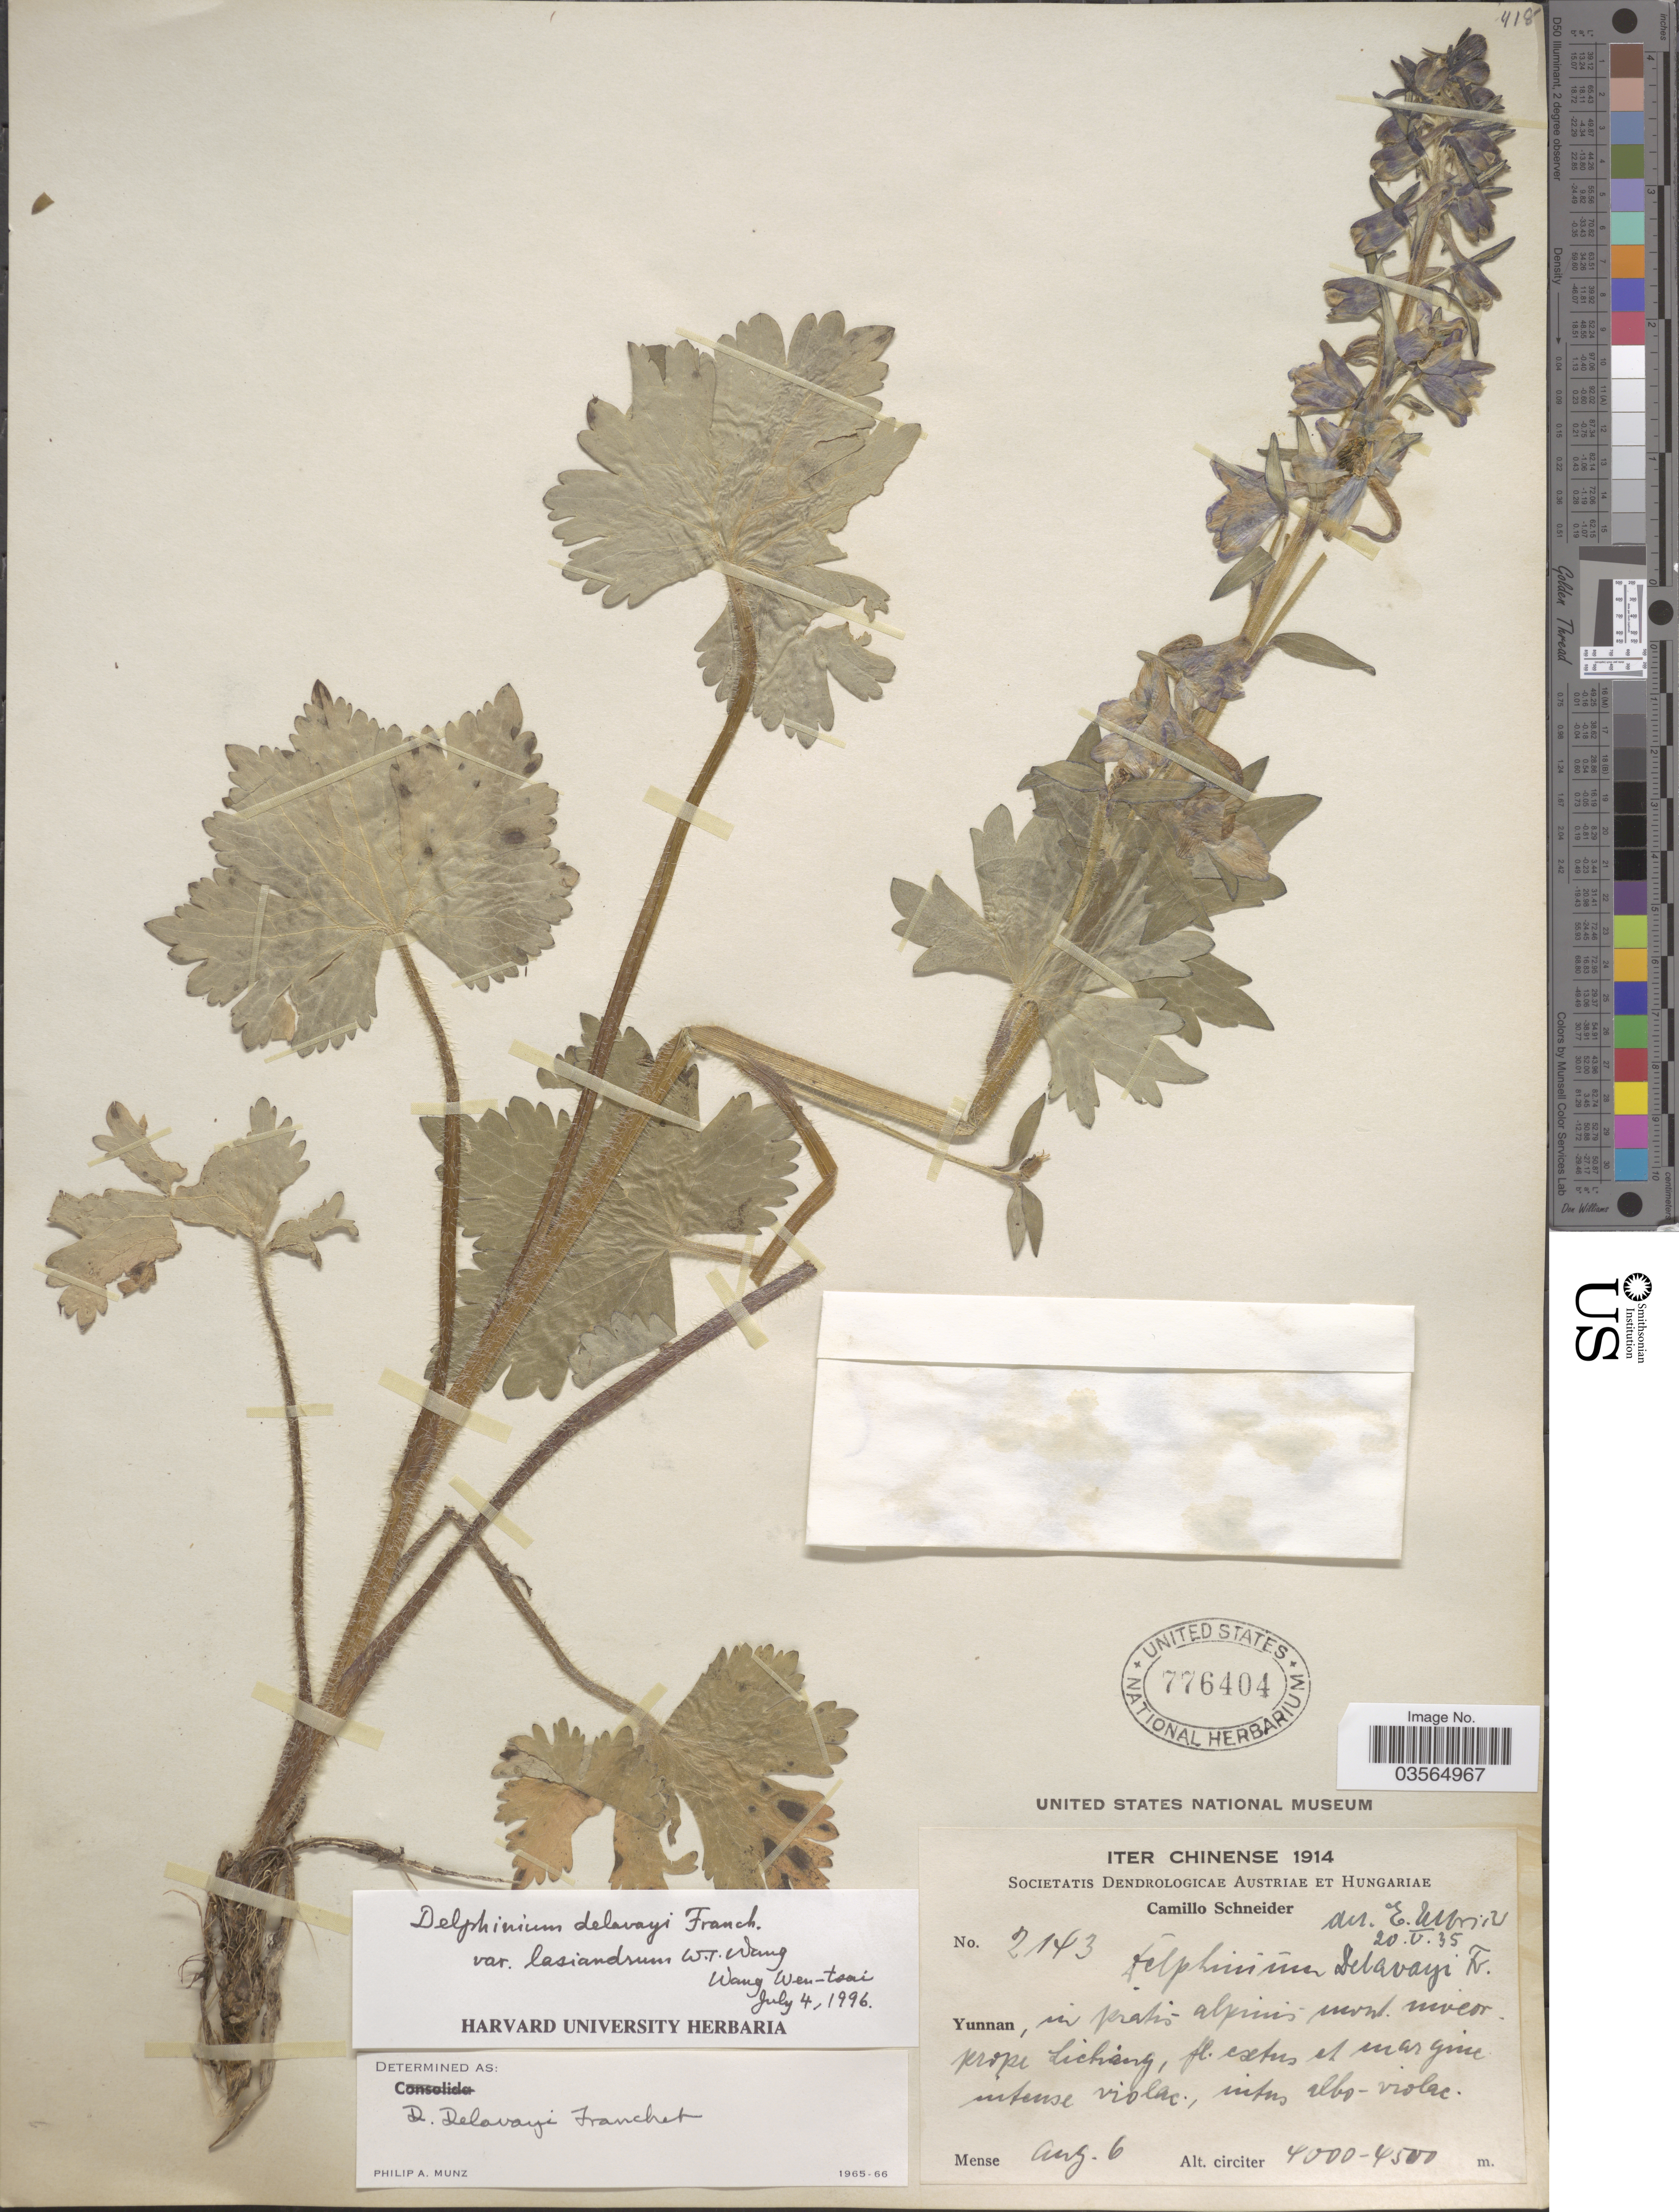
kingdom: Plantae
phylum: Tracheophyta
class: Magnoliopsida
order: Ranunculales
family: Ranunculaceae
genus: Delphinium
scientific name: Delphinium delavayi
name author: Franch.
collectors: C. K. Schneider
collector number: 2143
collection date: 1914-08-06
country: China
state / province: Yunnan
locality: In pratis alpinis mont niveor prope Lichiang.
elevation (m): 4000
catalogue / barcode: US 776404